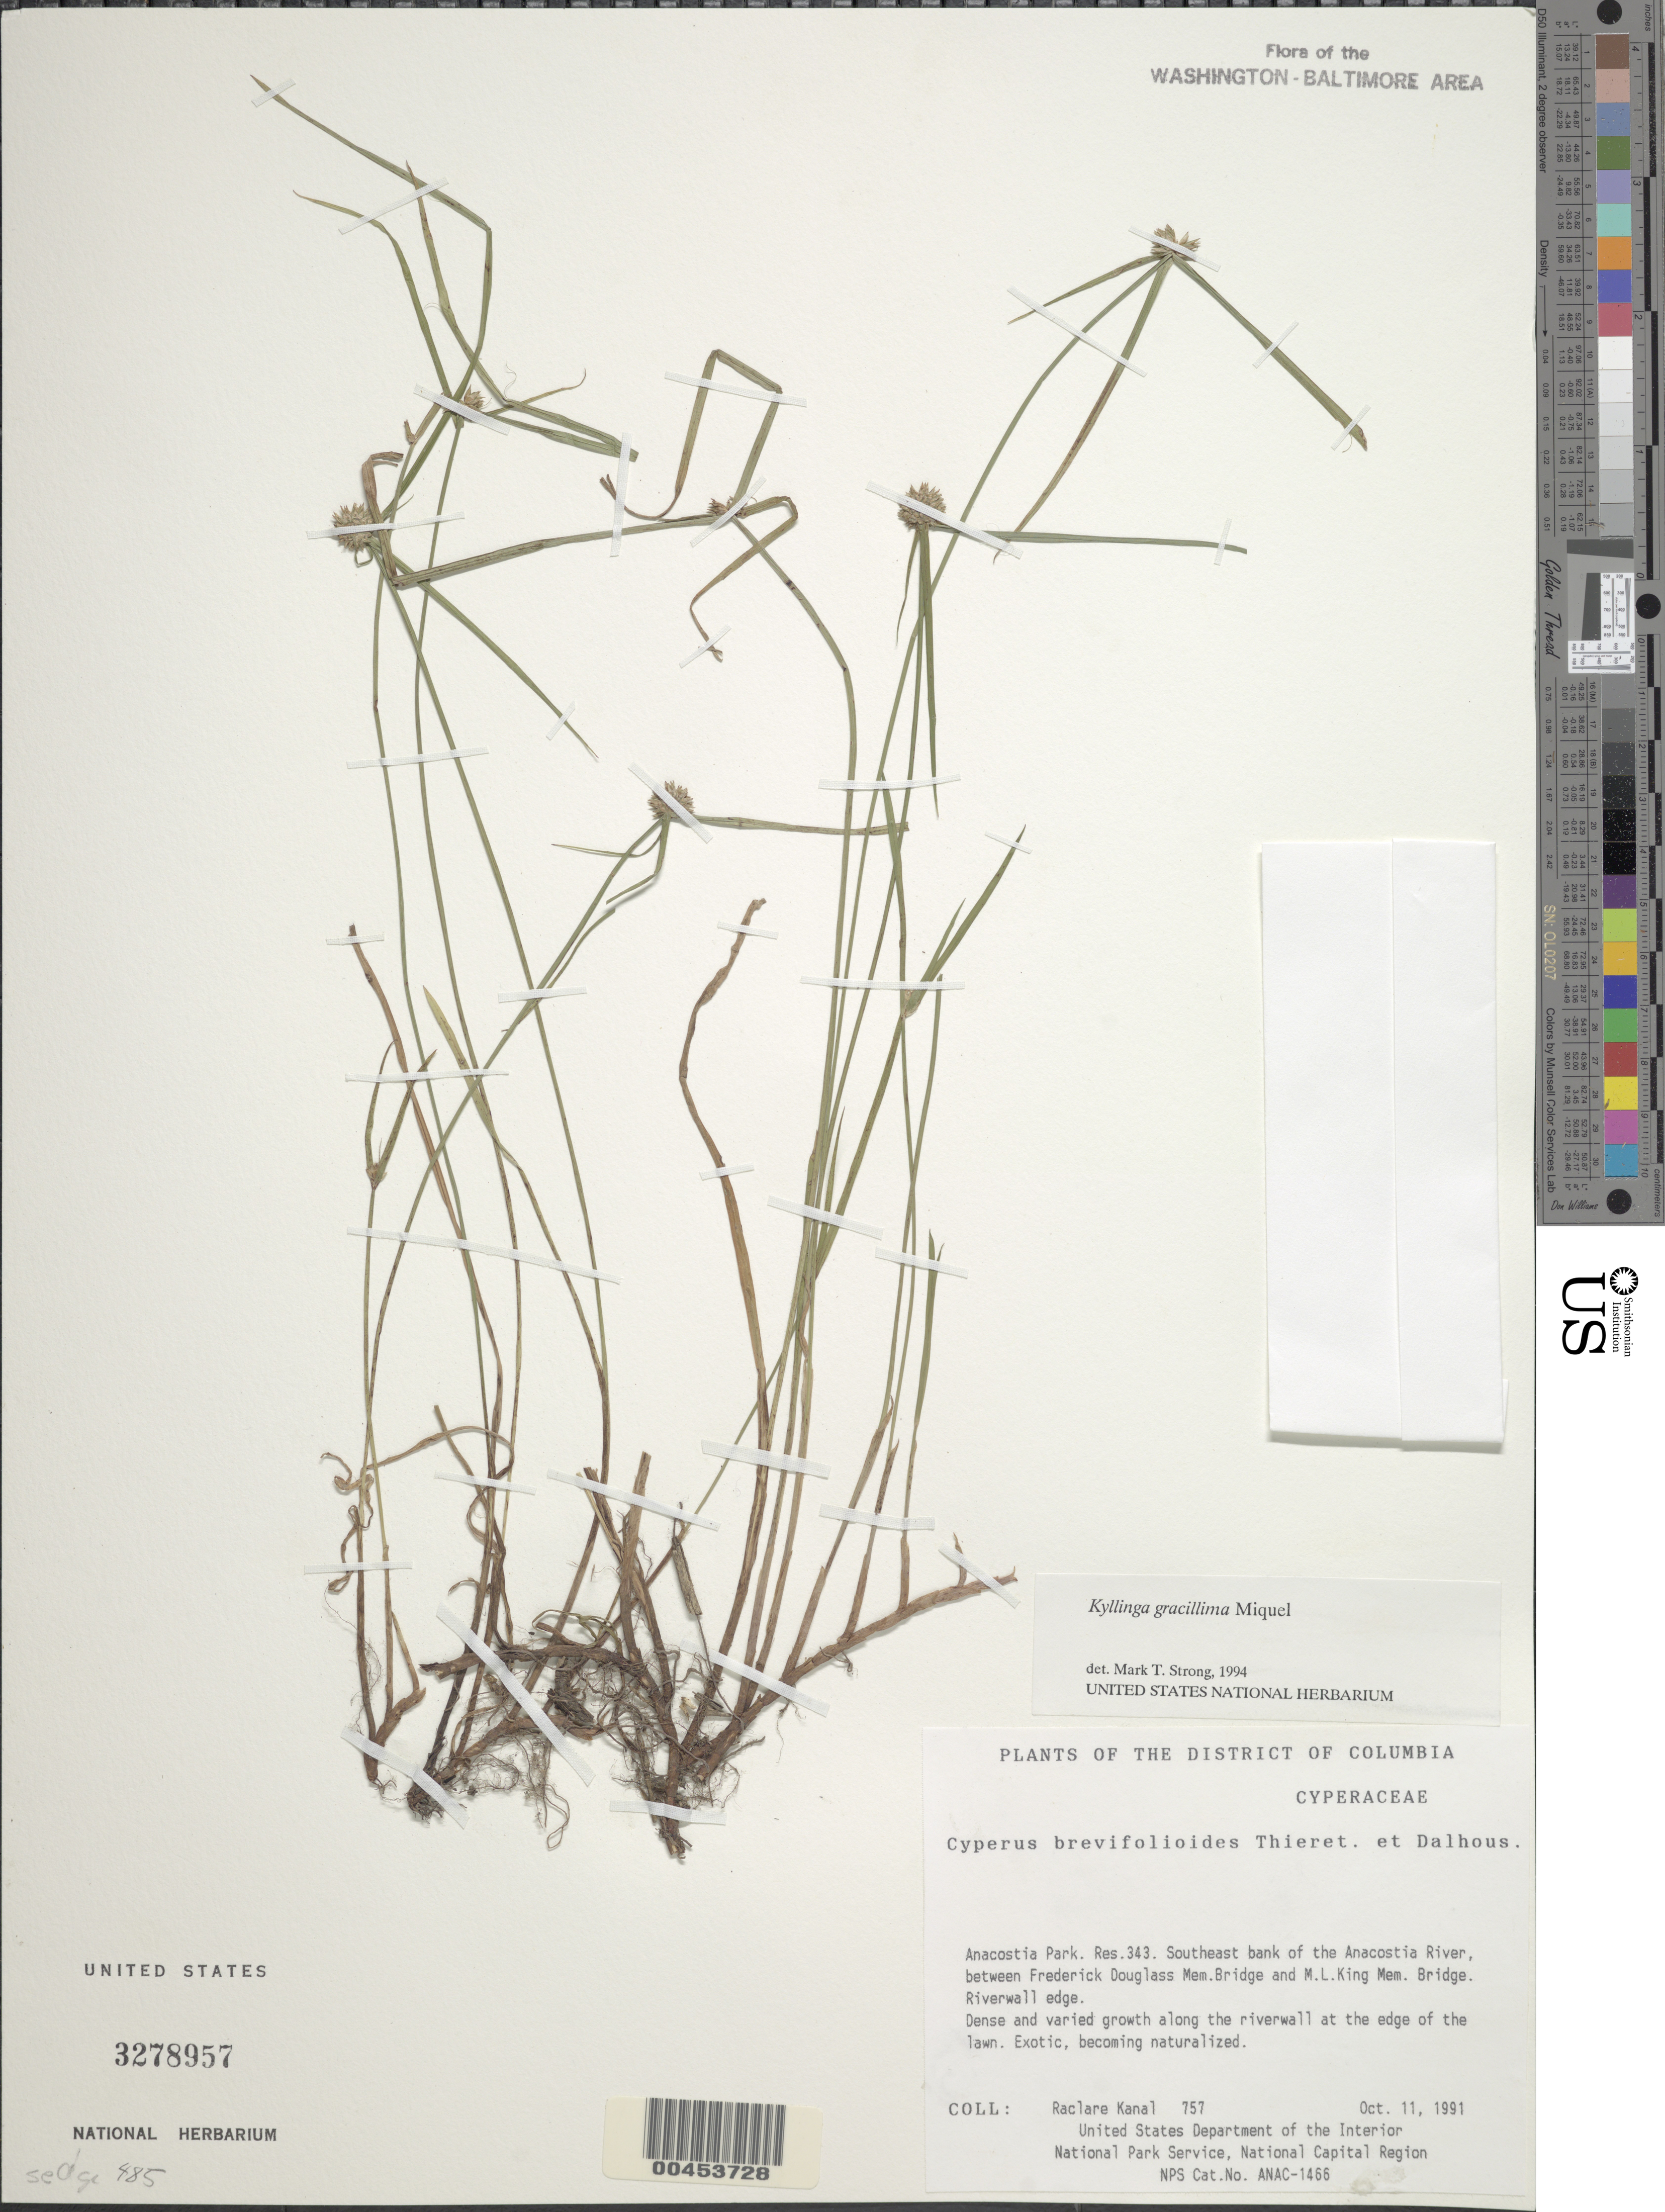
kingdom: Plantae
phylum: Tracheophyta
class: Liliopsida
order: Poales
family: Cyperaceae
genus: Cyperus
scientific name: Cyperus brevifolioides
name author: Thieret & Delahouss.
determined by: Strong, M. T., (US), Smithsonian Institution - National Museum of Natural History (UNITED STATES)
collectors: R. Kanal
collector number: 757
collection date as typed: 11 Oct 1991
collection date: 1991-10-11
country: United States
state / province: District of Columbia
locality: Anacostia Park, Res 343, SE bank of the Anacostia River, between Frederick Douglass Mem Bridge and M.l. King Mem Bridge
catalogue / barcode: US 3278957